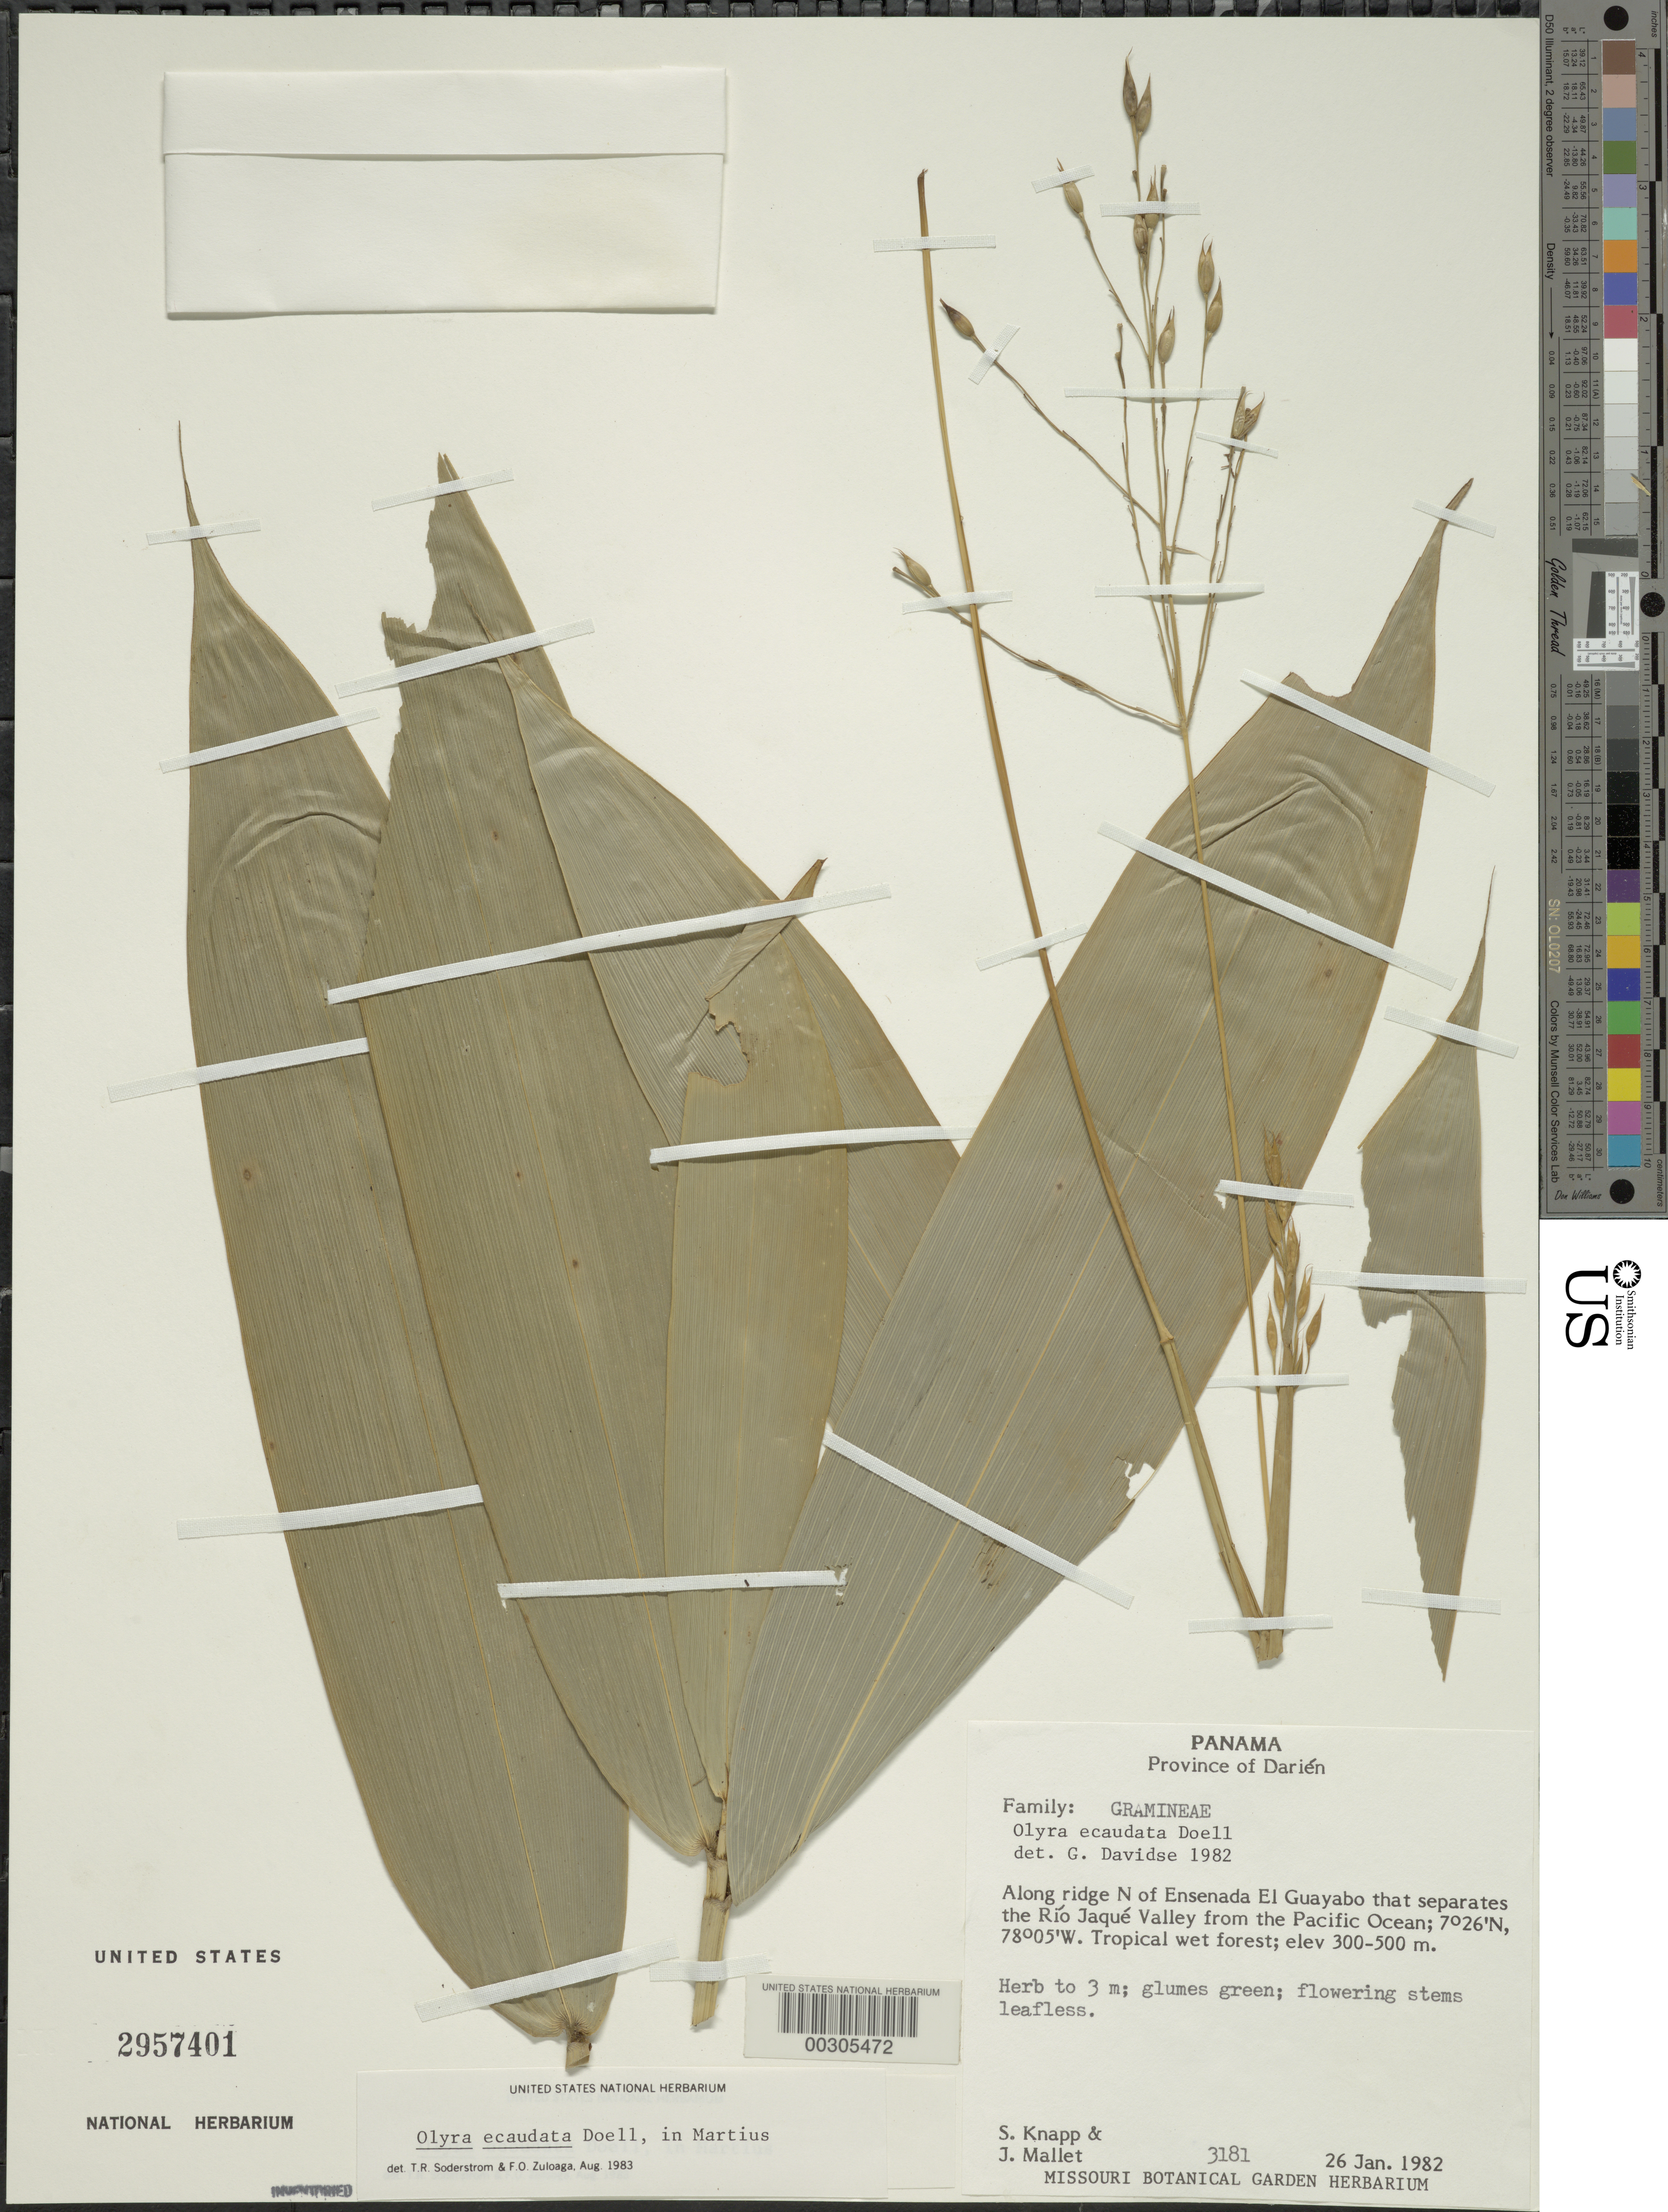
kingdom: Plantae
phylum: Tracheophyta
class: Liliopsida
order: Poales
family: Poaceae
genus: Olyra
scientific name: Olyra ecaudata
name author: Döll in Mart.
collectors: S. Knapp & J. Mallet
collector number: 3181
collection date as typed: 26 Jan 1982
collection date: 1982-01-26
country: Panama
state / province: Darién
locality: Ensenada el Guayabo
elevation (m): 300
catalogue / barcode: US 2957401